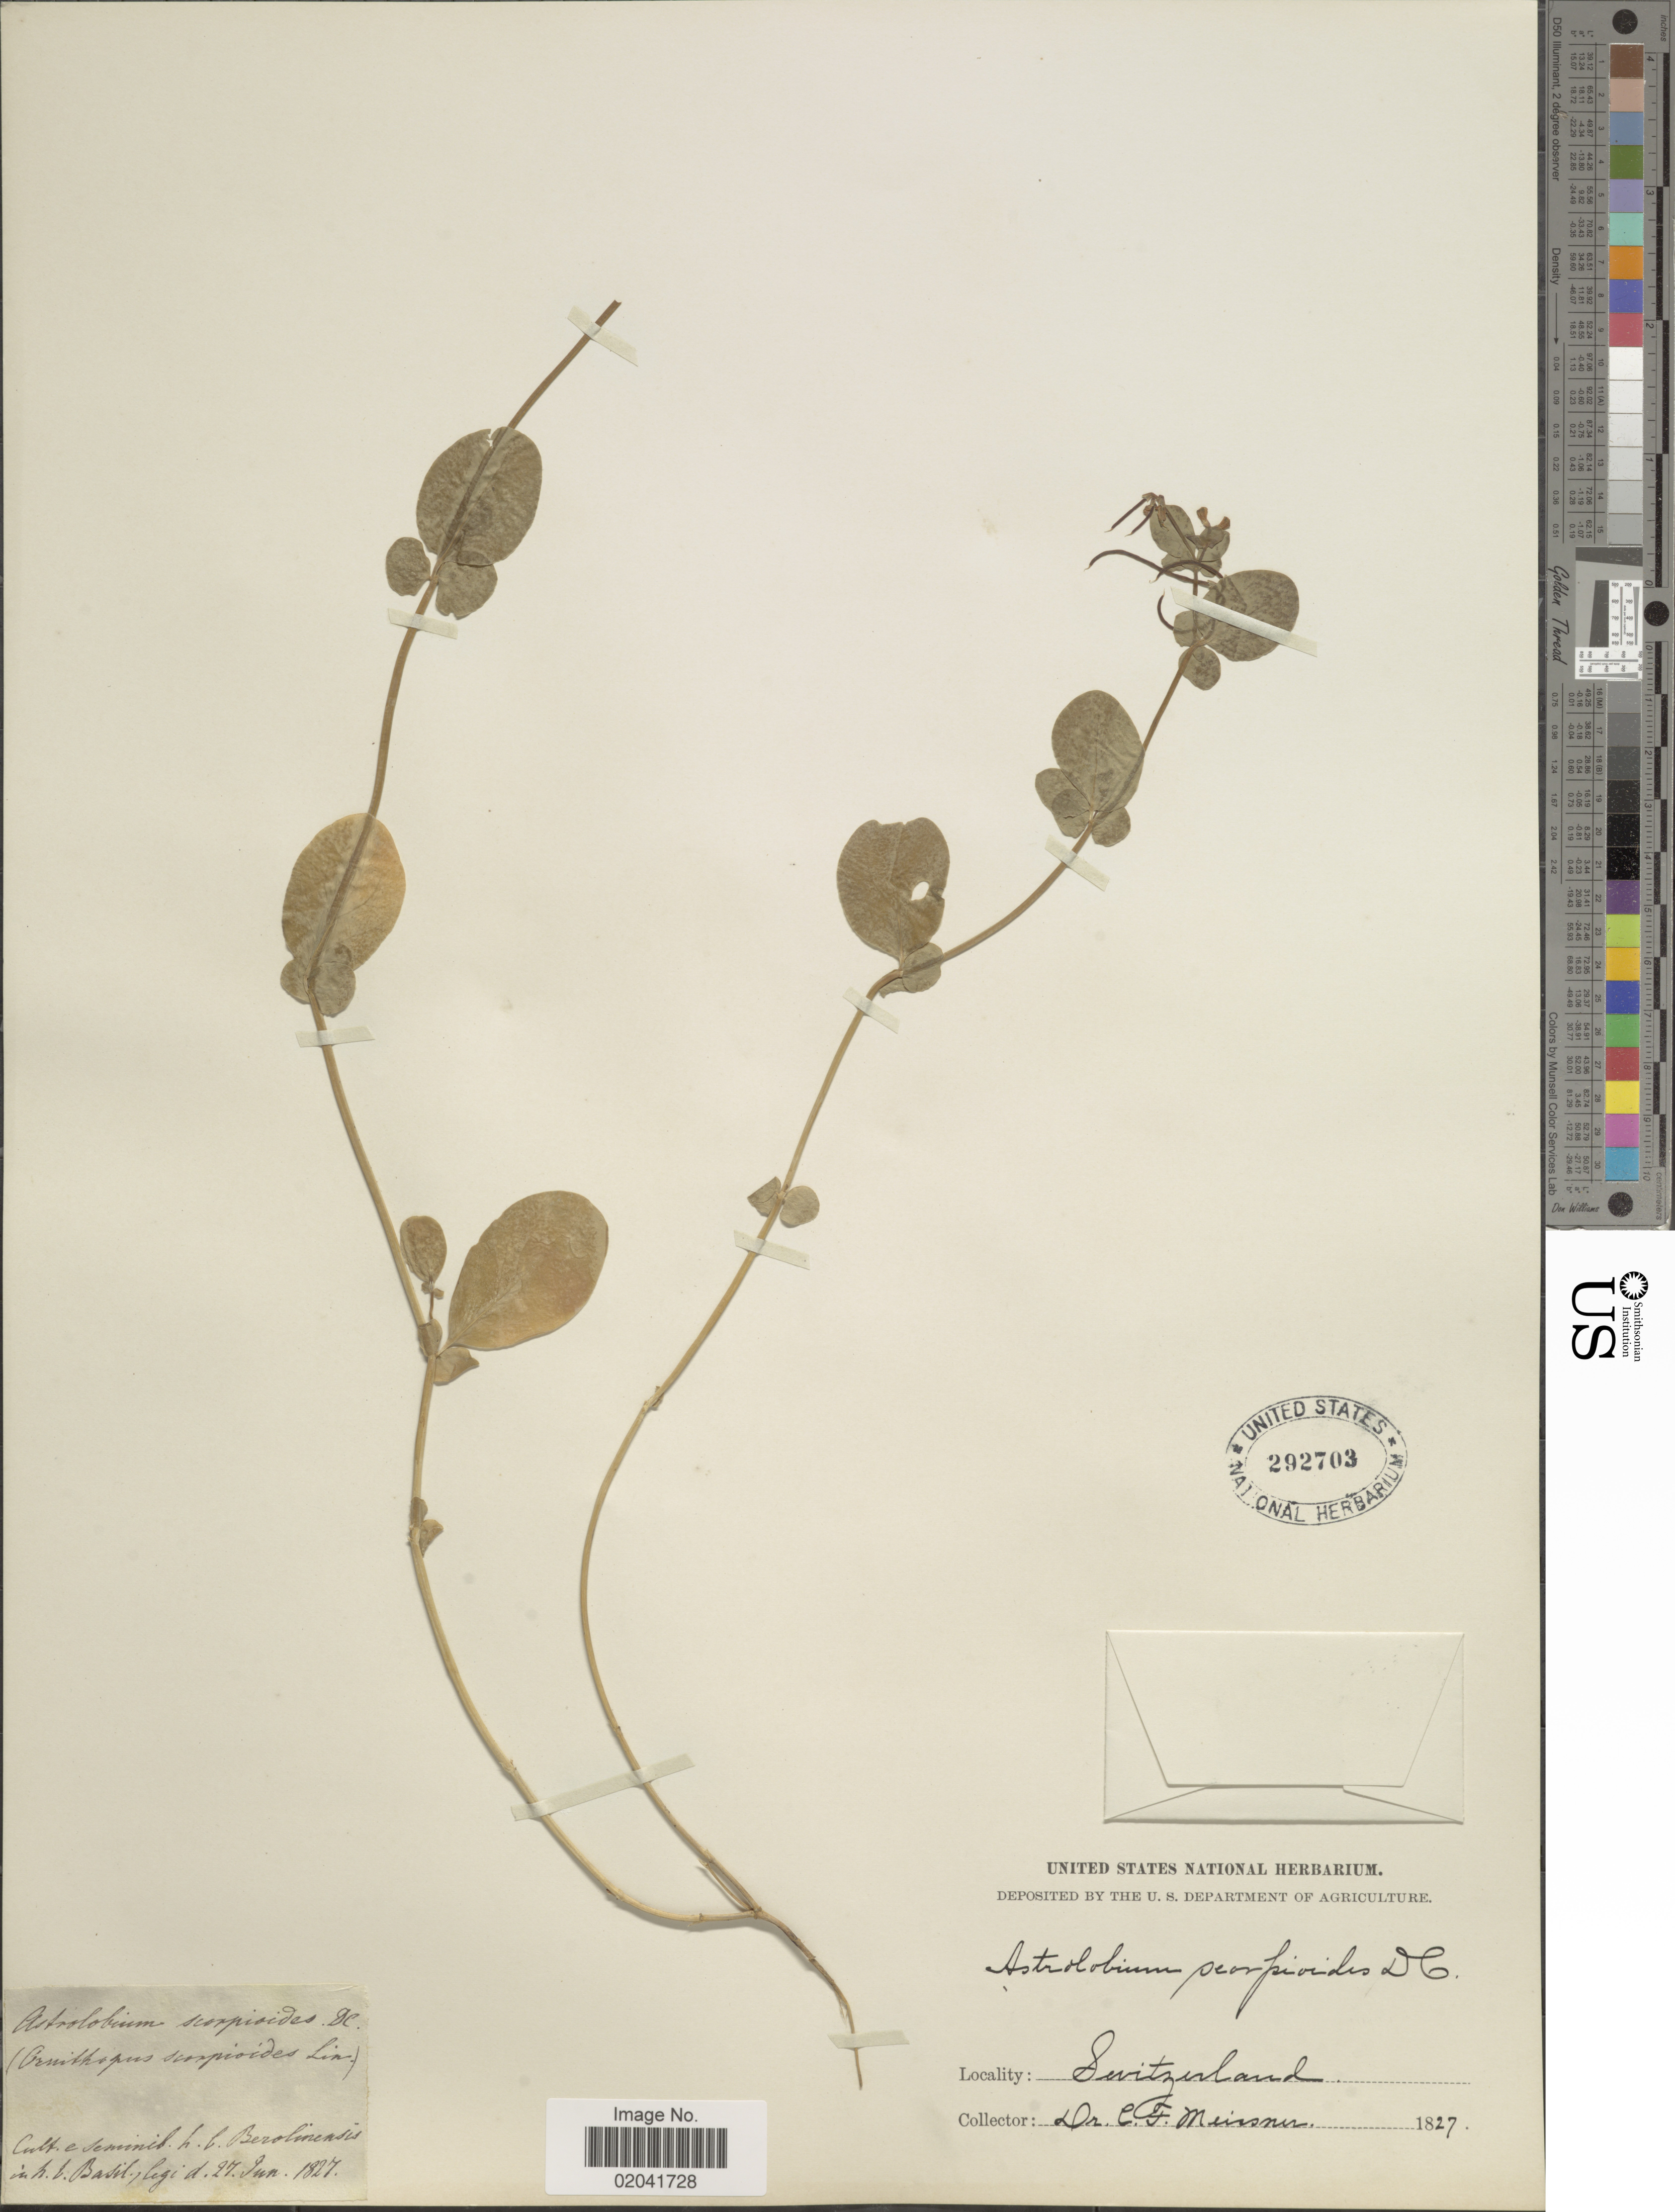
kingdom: Plantae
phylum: Tracheophyta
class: Magnoliopsida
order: Fabales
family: Fabaceae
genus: Ornithopus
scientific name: Ornithopus scorpioides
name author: L.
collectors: C. F. W. Meissner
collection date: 1827-06-27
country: Switzerland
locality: Cult e summit h.b. Berolinensis in h.b. Basil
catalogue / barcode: US 292703